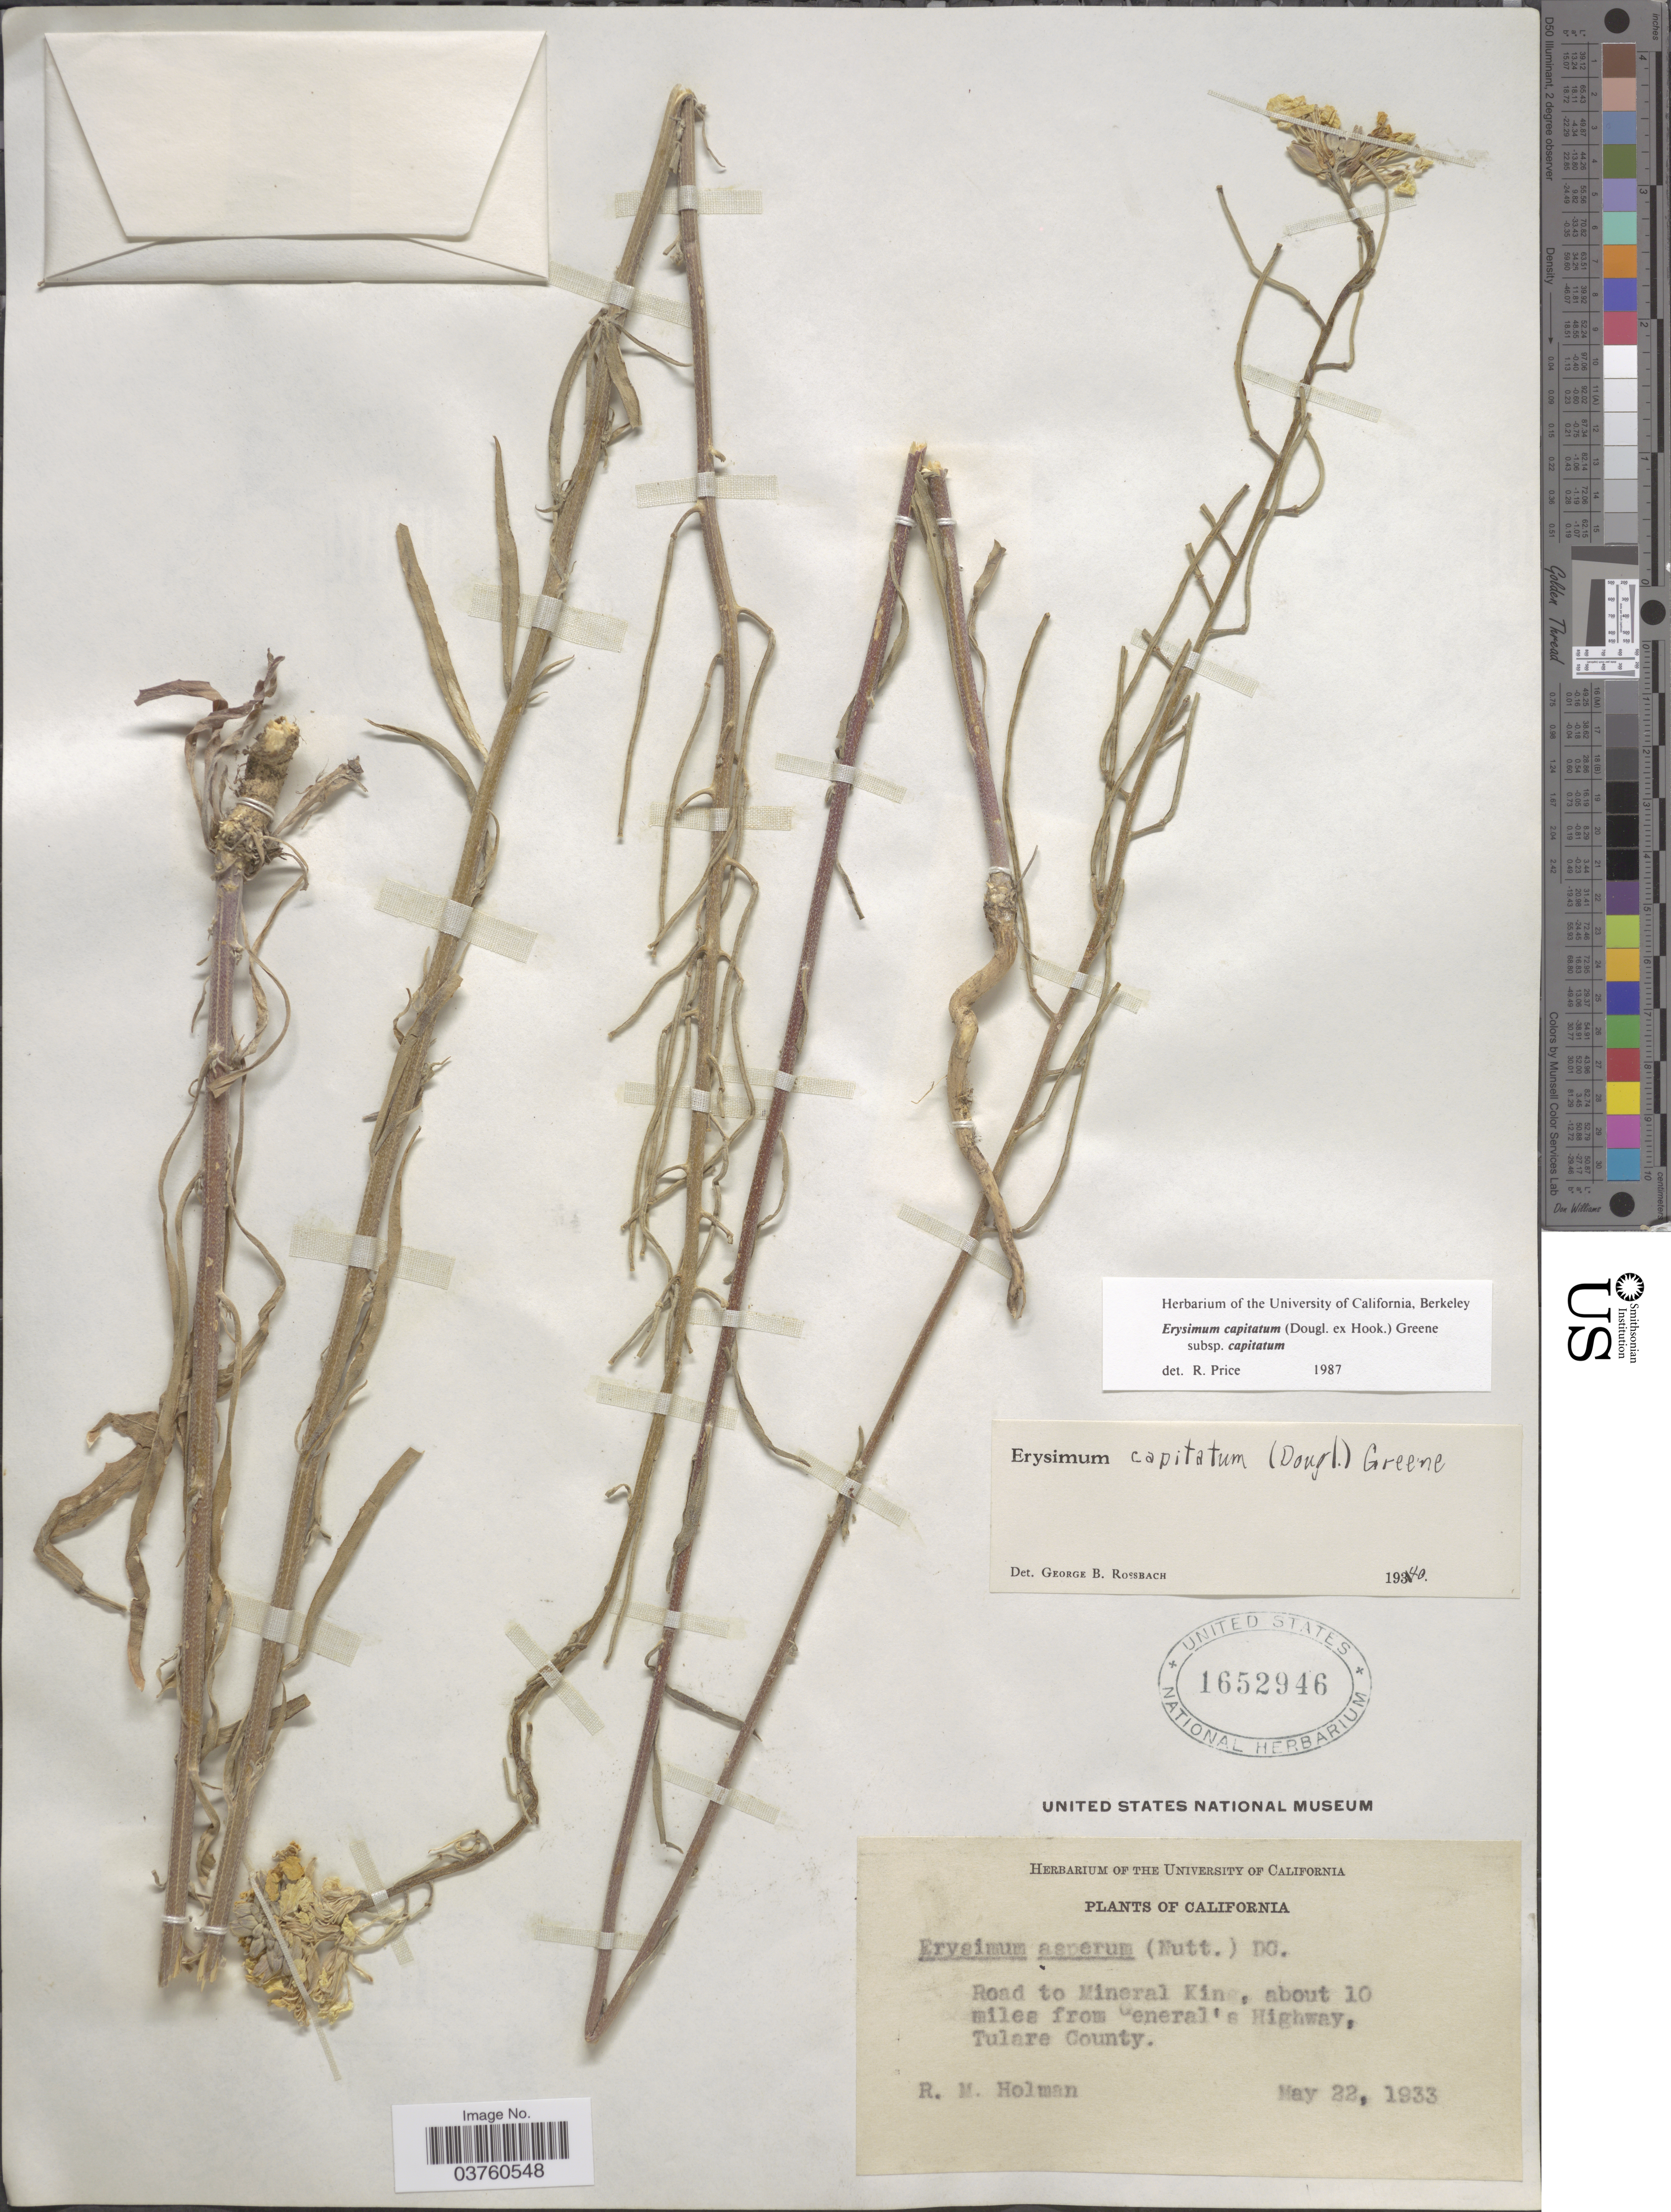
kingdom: Plantae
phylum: Tracheophyta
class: Magnoliopsida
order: Brassicales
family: Brassicaceae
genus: Erysimum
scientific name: Erysimum capitatum subsp. capitatum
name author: (Douglas ex Hook.) Greene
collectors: R. Holman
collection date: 1933-05-22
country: United States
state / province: California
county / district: Tulare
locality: Road to Mineral King, about 10 miles from General's Highway, Tulare County.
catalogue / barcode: US 1652946